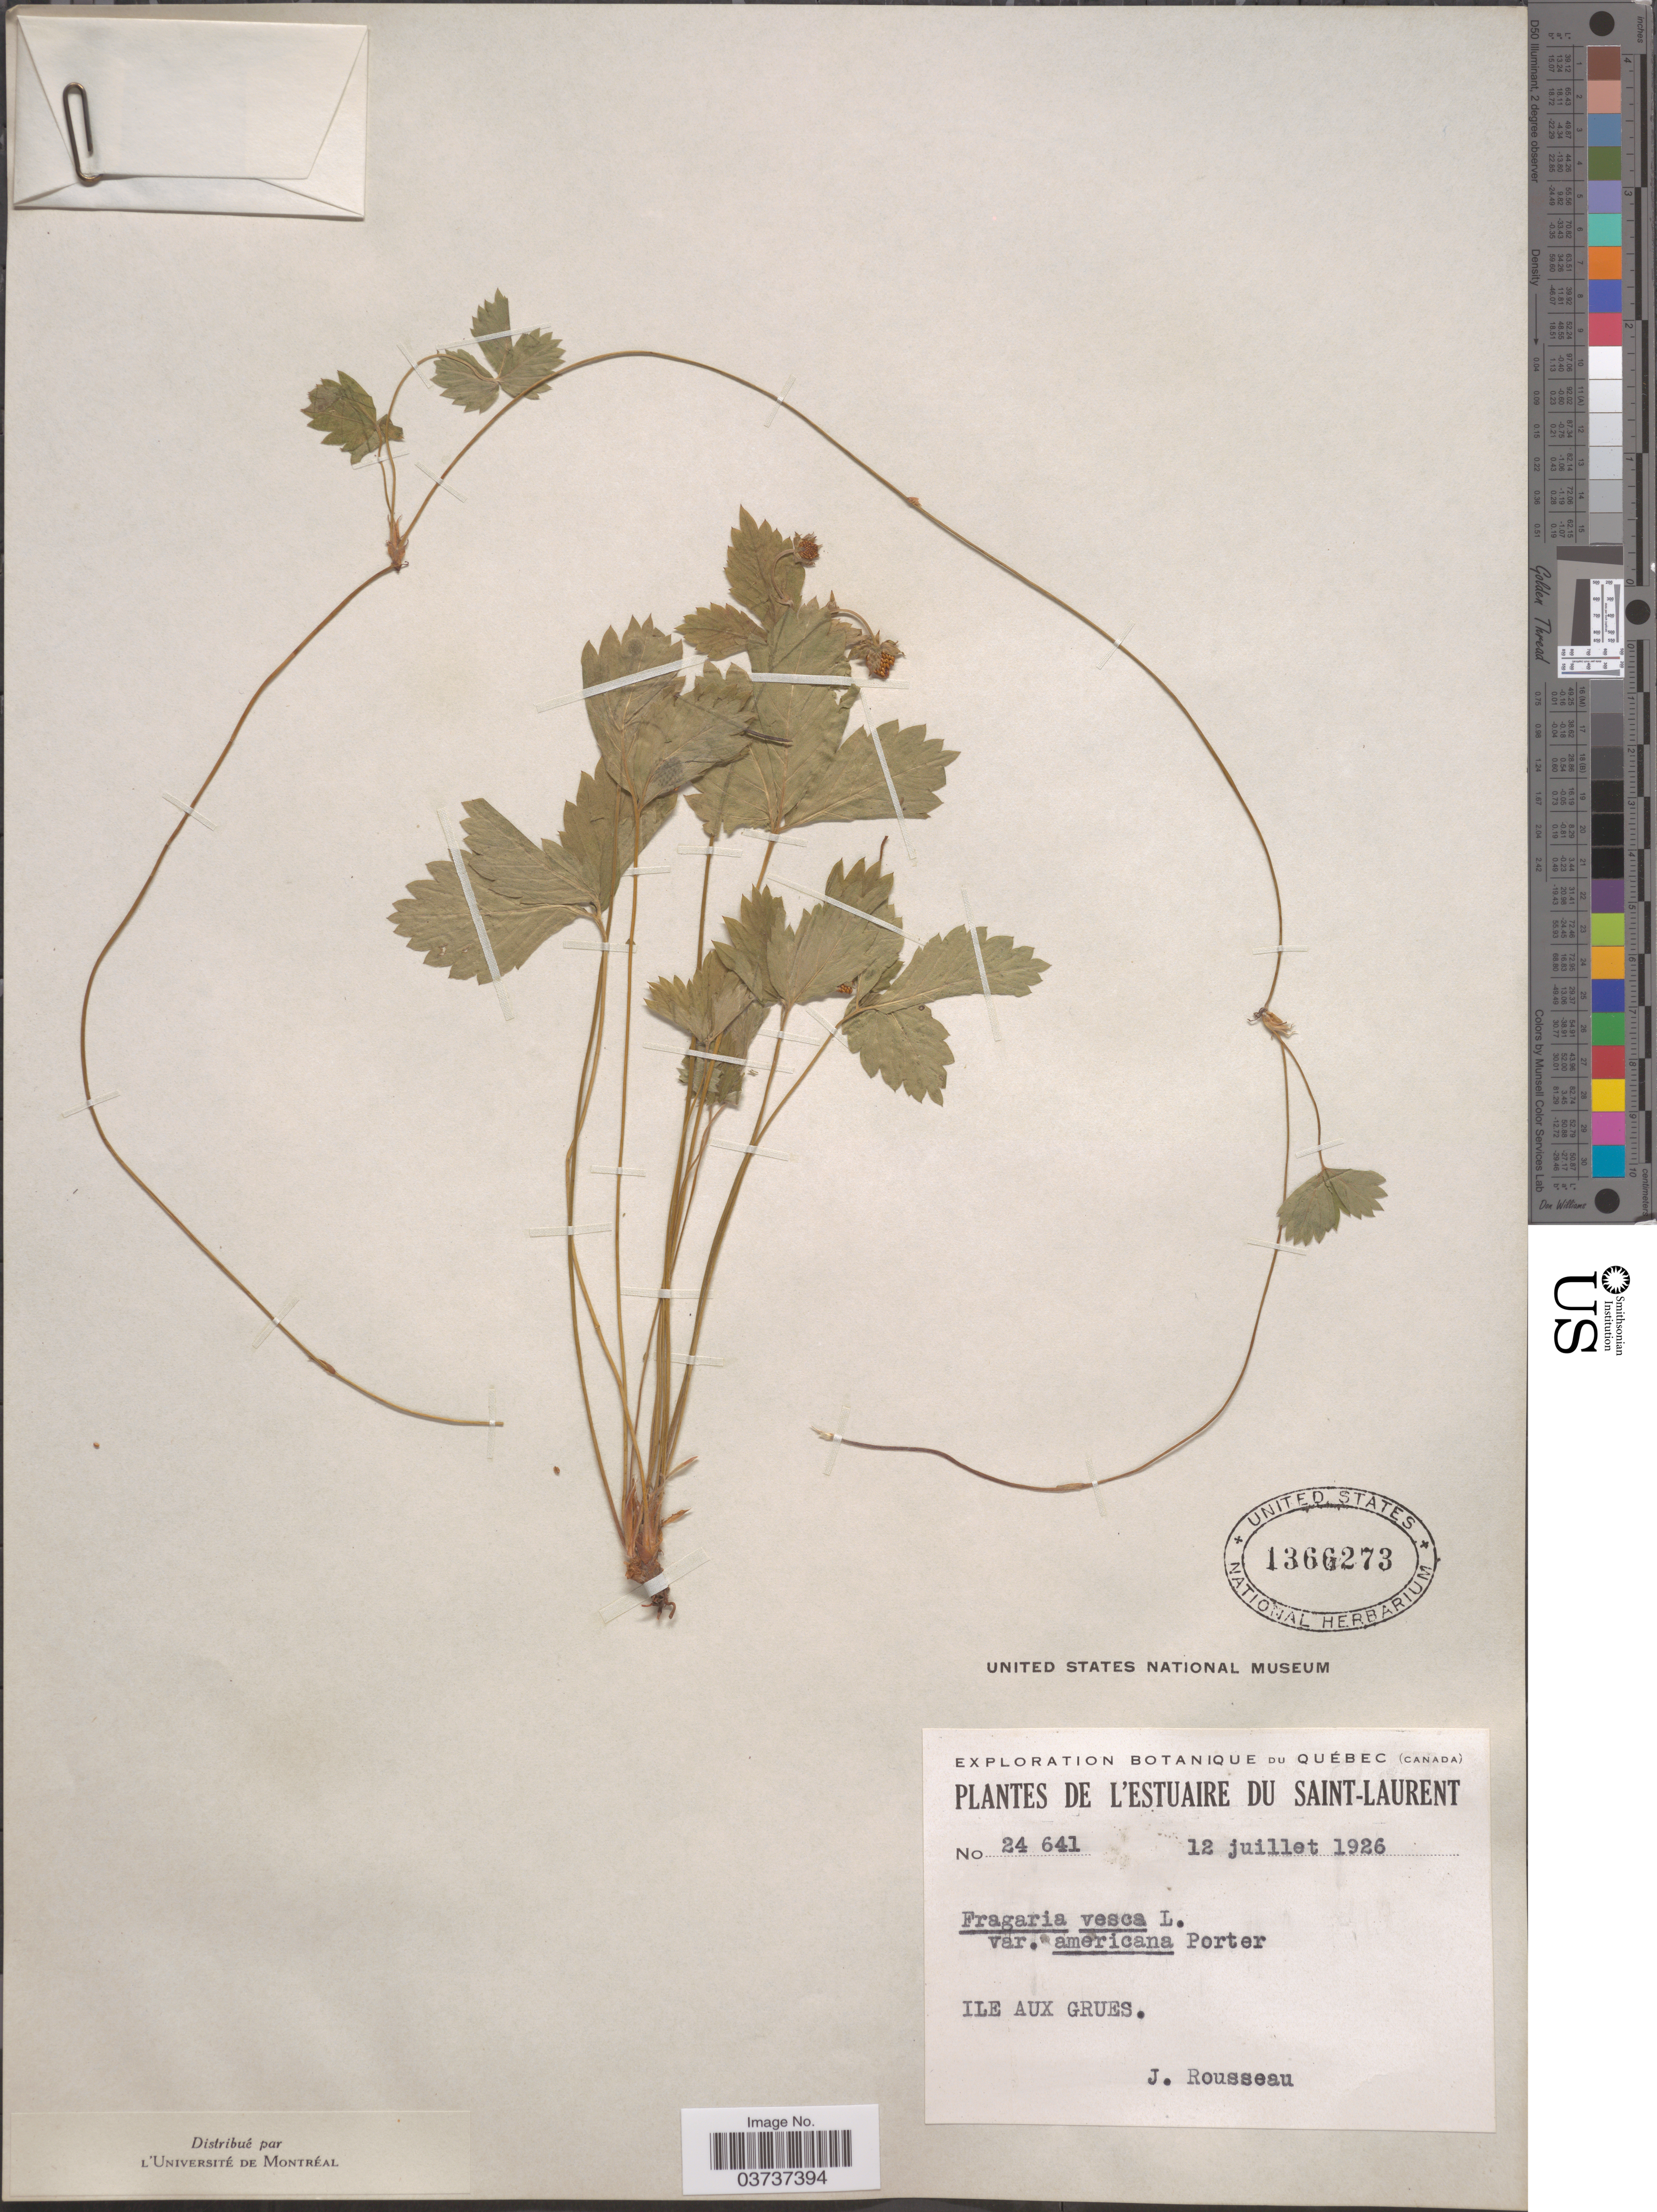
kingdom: Plantae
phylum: Tracheophyta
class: Magnoliopsida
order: Rosales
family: Rosaceae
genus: Fragaria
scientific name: Fragaria vesca subsp. americana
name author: (Porter) Staudt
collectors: J. Rousseau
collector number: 24641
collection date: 1926-07-12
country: Canada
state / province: Quebec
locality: L'Estuaire du Saint-Laurent. Ile Aux Grues.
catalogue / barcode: US 1366273